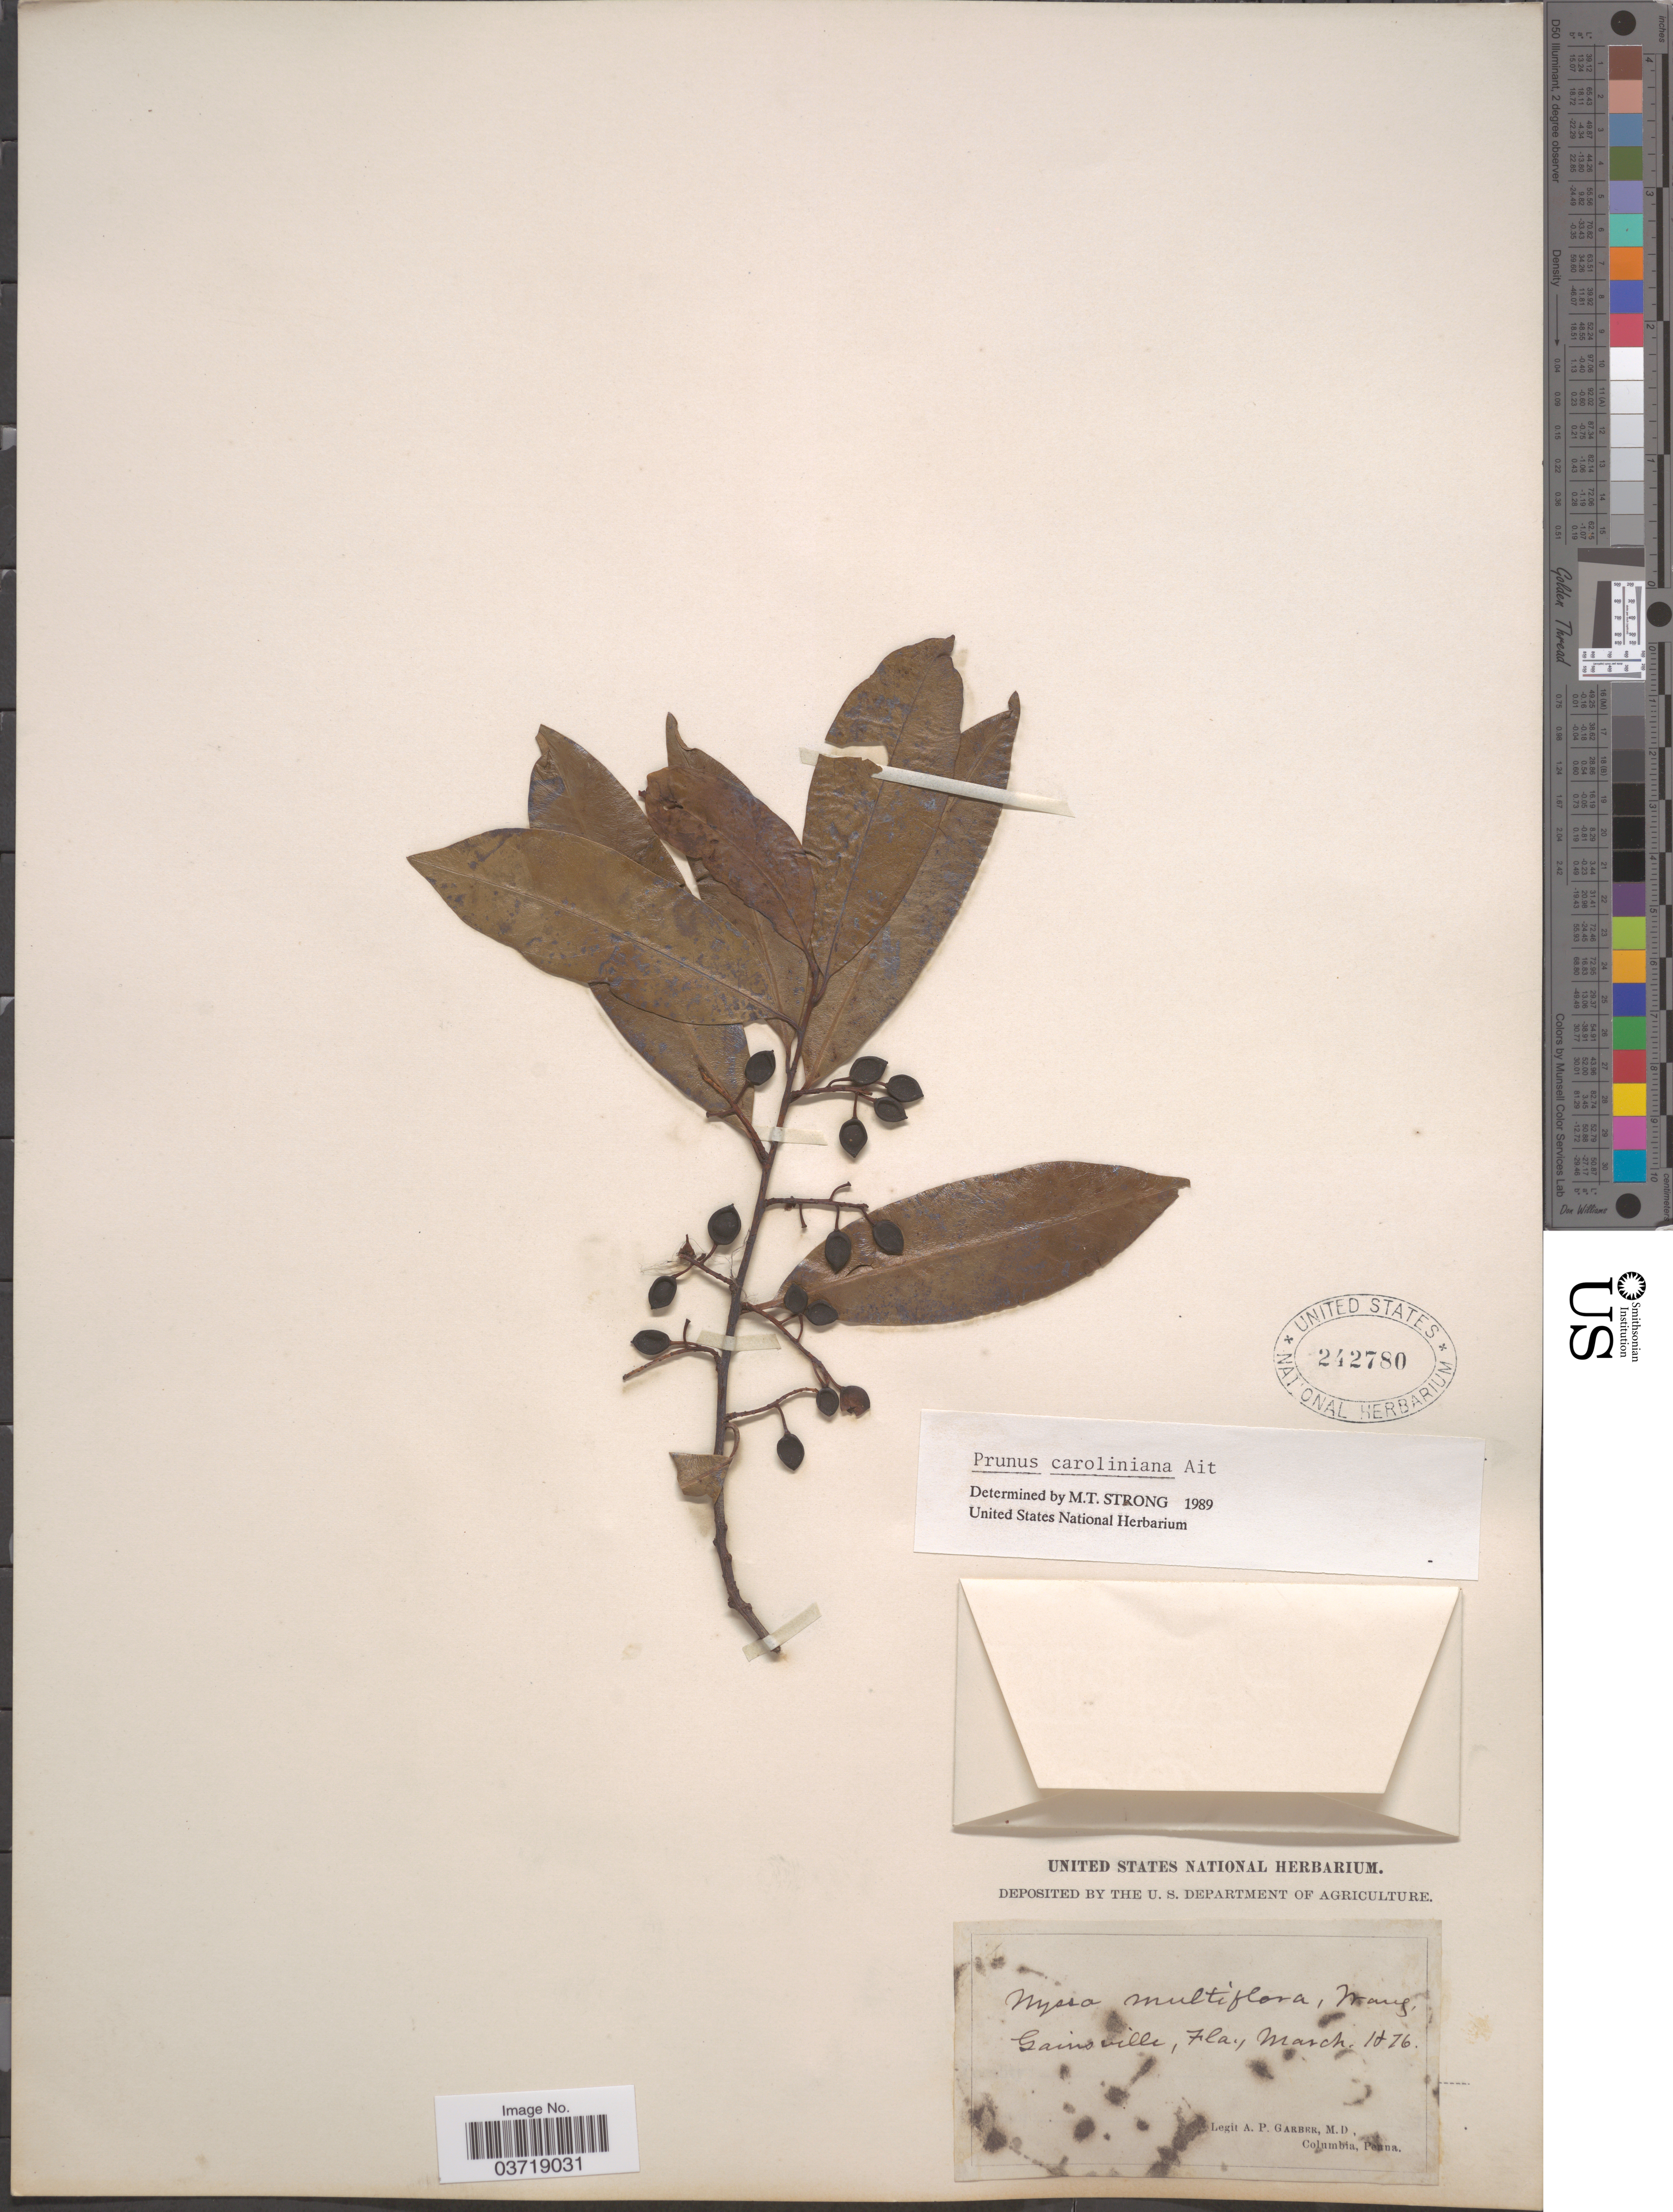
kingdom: Plantae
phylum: Tracheophyta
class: Magnoliopsida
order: Rosales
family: Rosaceae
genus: Prunus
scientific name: Prunus caroliniana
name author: (Mill.) Aiton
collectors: A. P. Garber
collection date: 1876-03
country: United States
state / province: Florida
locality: Gainsville.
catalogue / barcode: US 242780